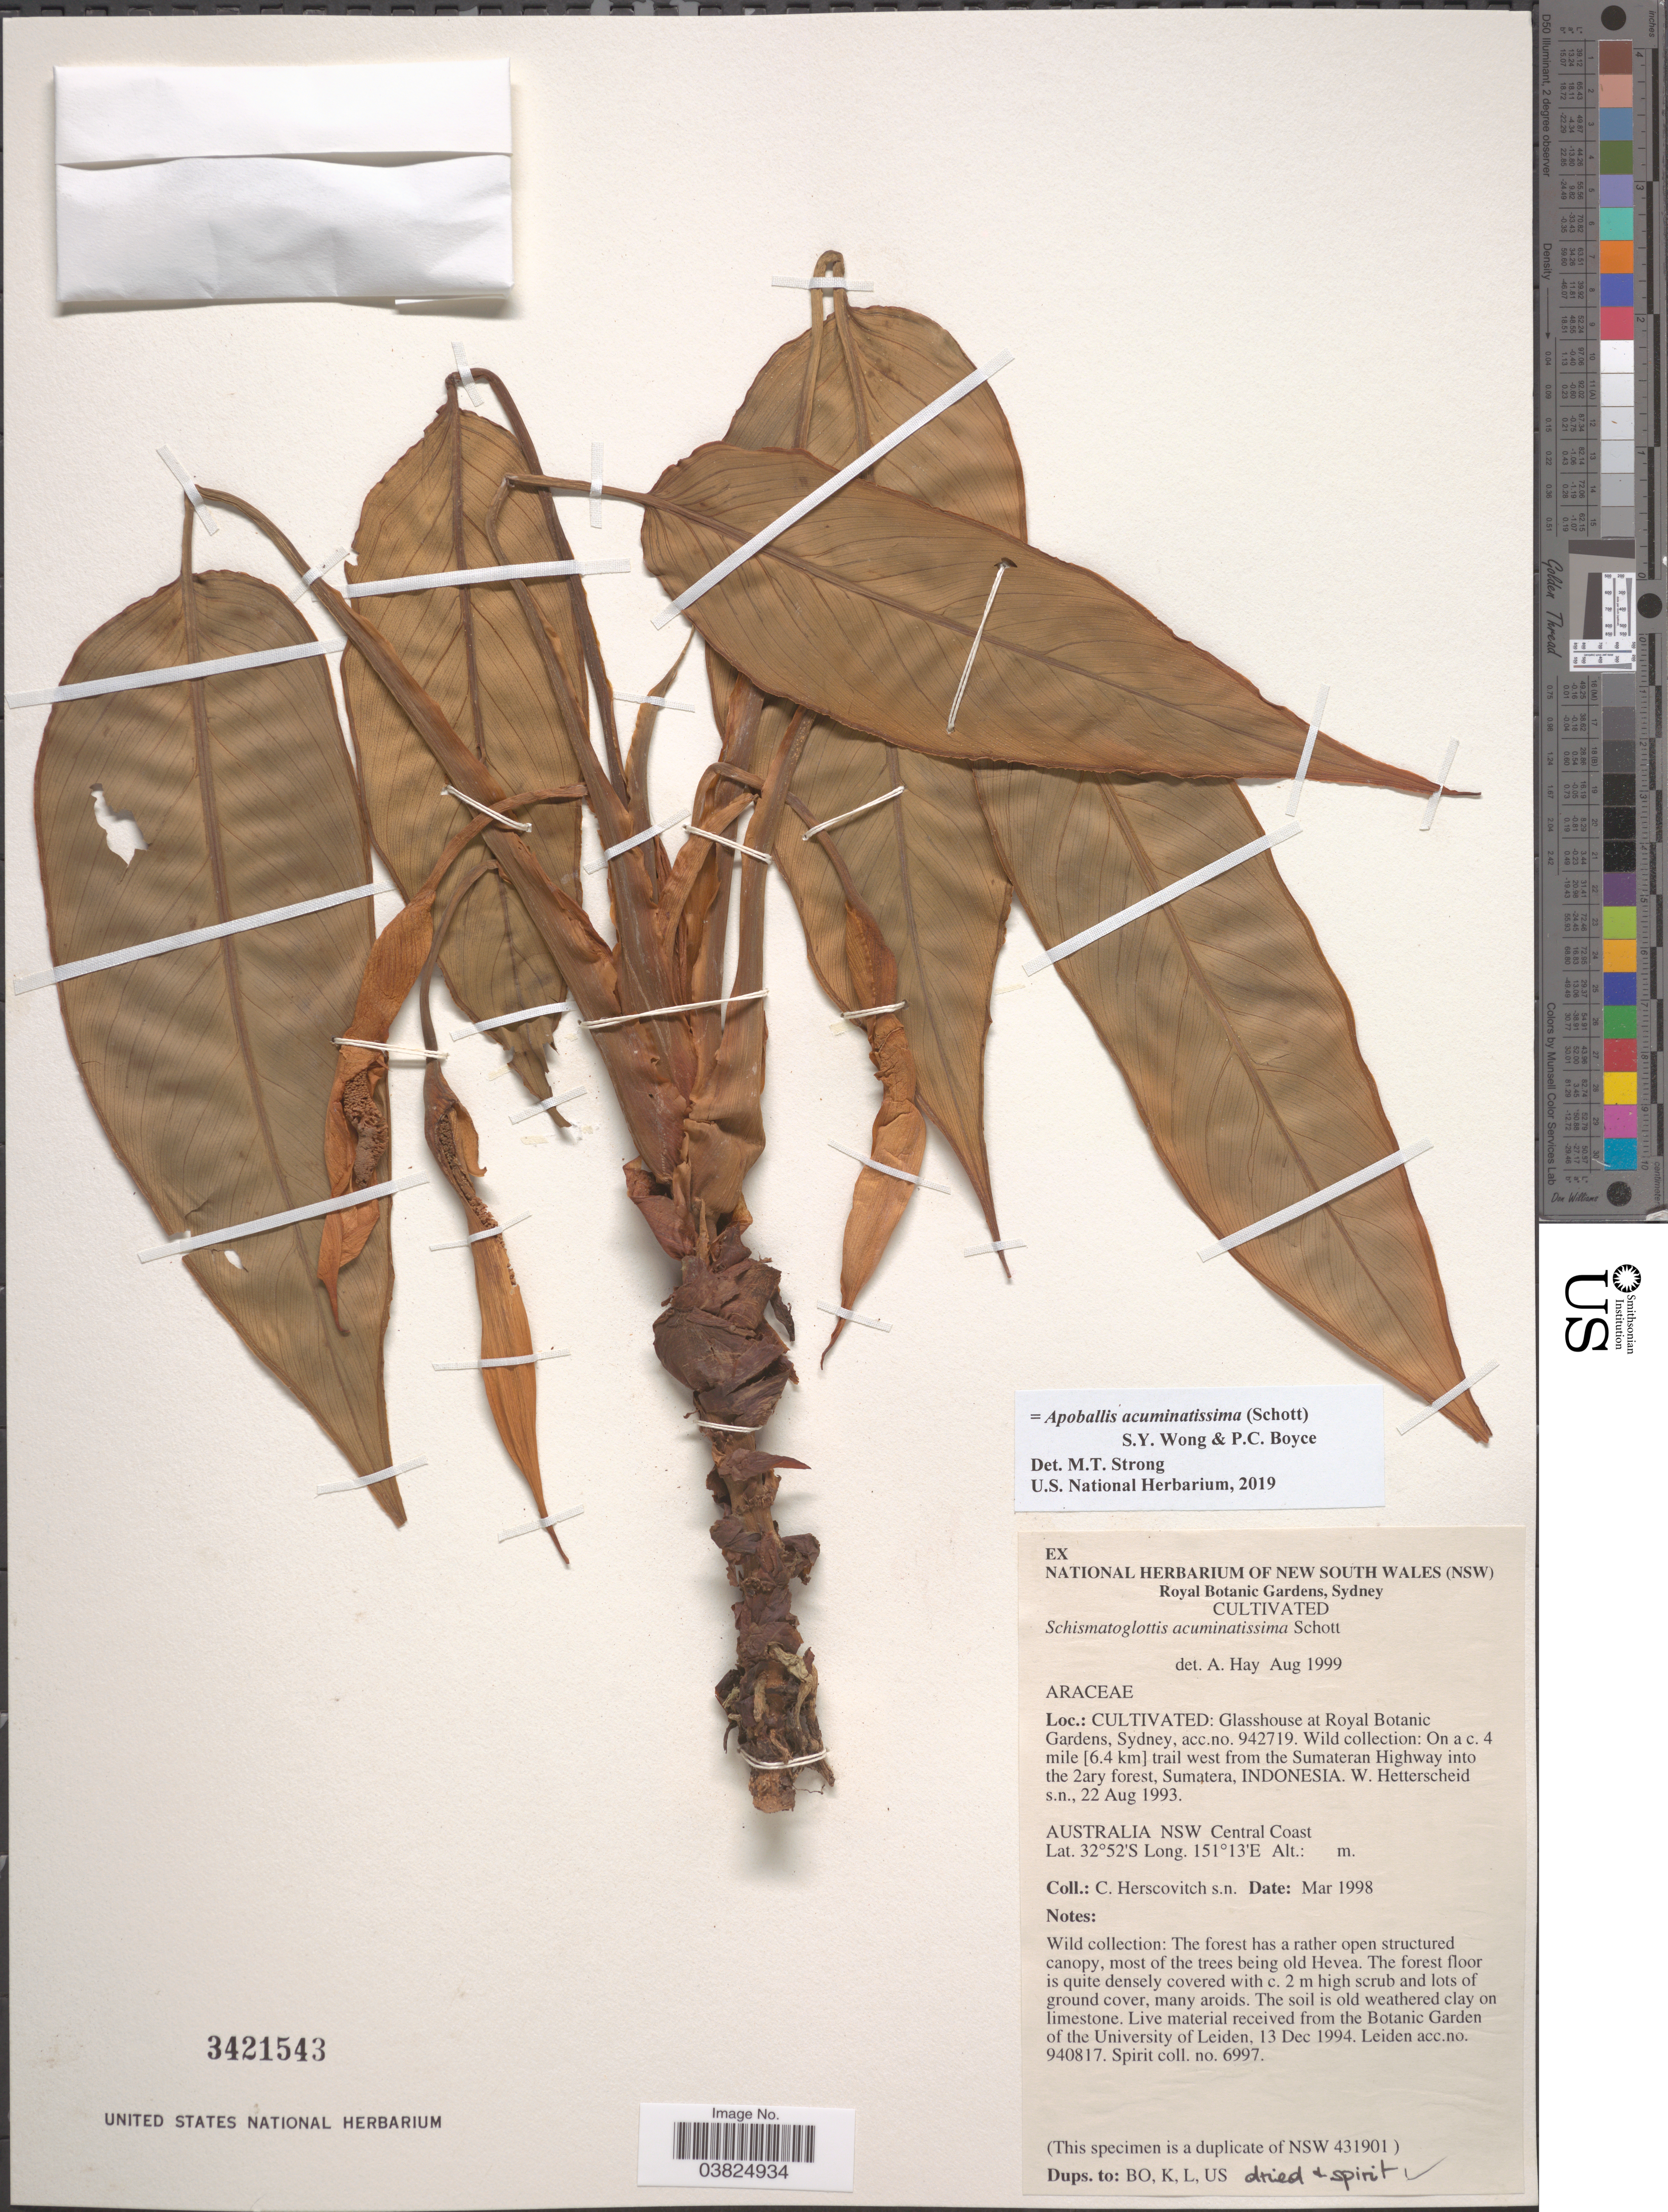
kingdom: Plantae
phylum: Tracheophyta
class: Liliopsida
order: Alismatales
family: Araceae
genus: Apoballis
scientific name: Apoballis acuminatissima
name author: S.Y. Wong & P.C. Boyce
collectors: C. Herscovitch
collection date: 1998-03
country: Australia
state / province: New South Wales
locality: Glasshouse at Royal Botanic Gardens, Sydney. Central Coast.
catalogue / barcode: US 3421543